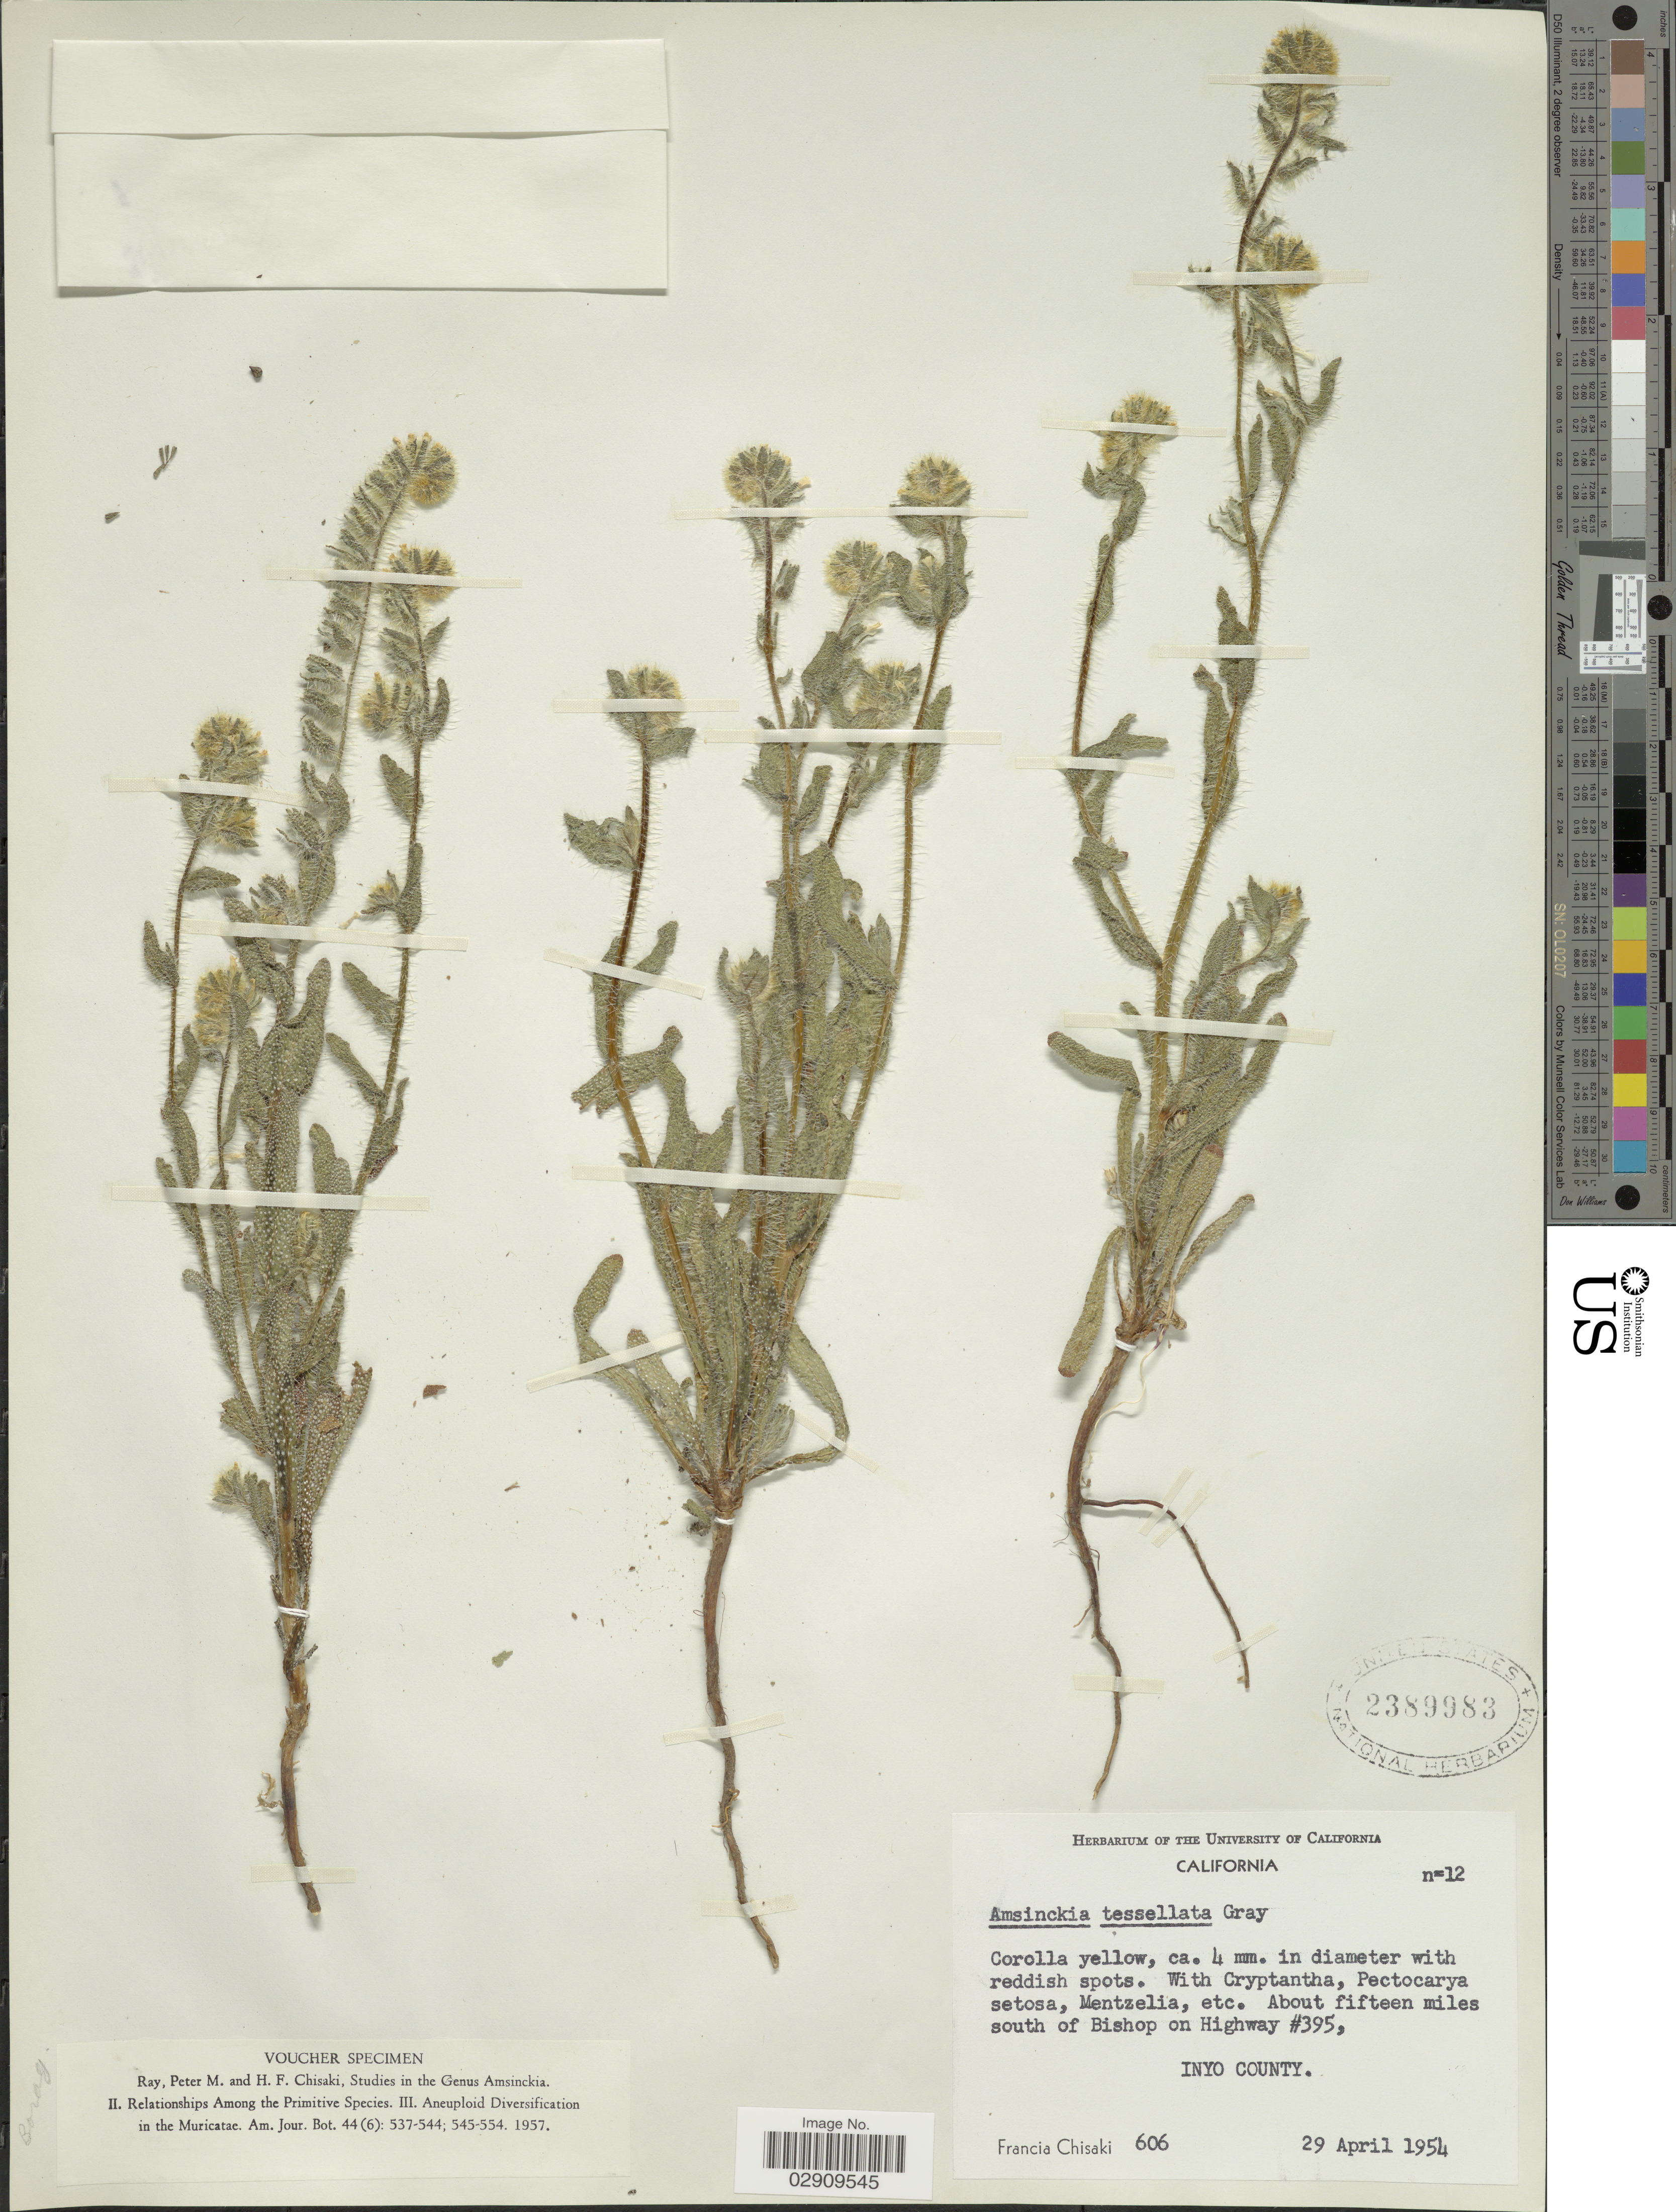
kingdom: Plantae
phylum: Tracheophyta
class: Magnoliopsida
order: Boraginales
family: Boraginaceae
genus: Amsinckia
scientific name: Amsinckia tessellata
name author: A. Gray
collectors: F. Chisaki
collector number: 606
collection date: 1954-04-29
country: United States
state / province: California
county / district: Inyo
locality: About fifteen miles south of Bishop on Highway #395, Inyo County.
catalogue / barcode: US 2389983